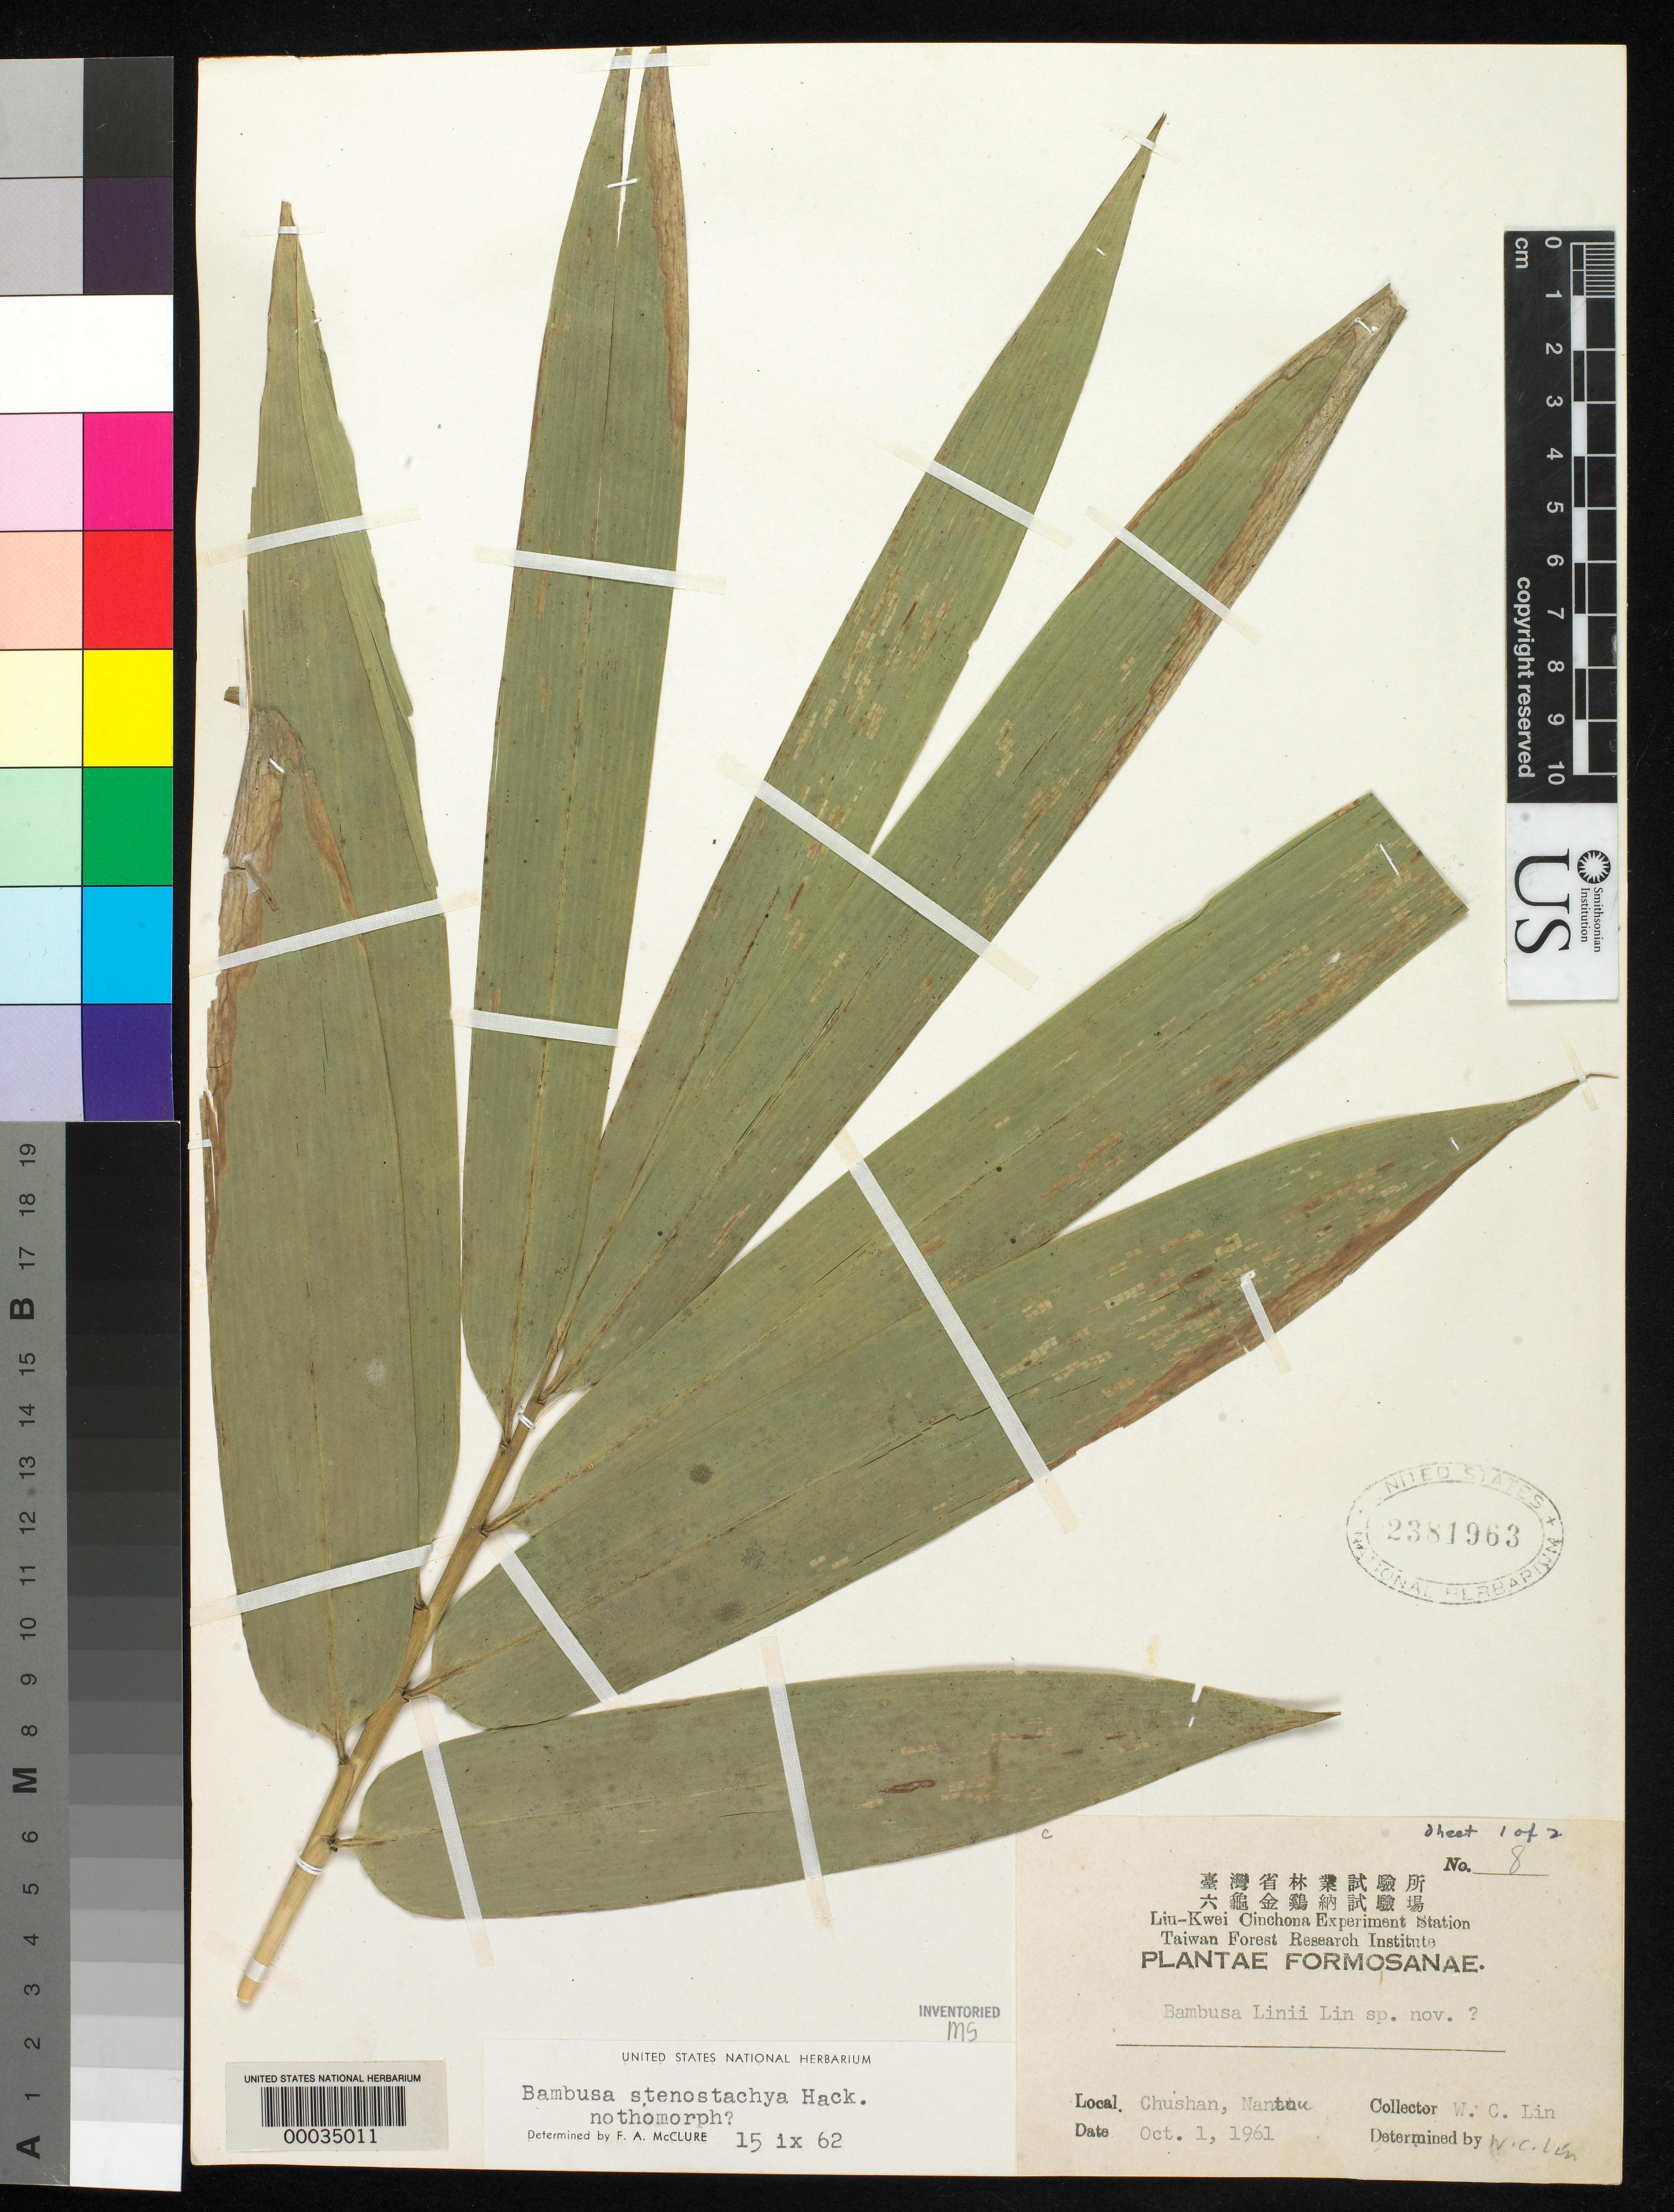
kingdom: Plantae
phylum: Tracheophyta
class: Liliopsida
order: Poales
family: Poaceae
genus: Bambusa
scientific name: Bambusa spinosa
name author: Roxb.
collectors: W. Lin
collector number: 8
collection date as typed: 01 Oct 1961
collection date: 1961-10-01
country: Taiwan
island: Taiwan [Formosa]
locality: Chushan, nantou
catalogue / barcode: US 2381963